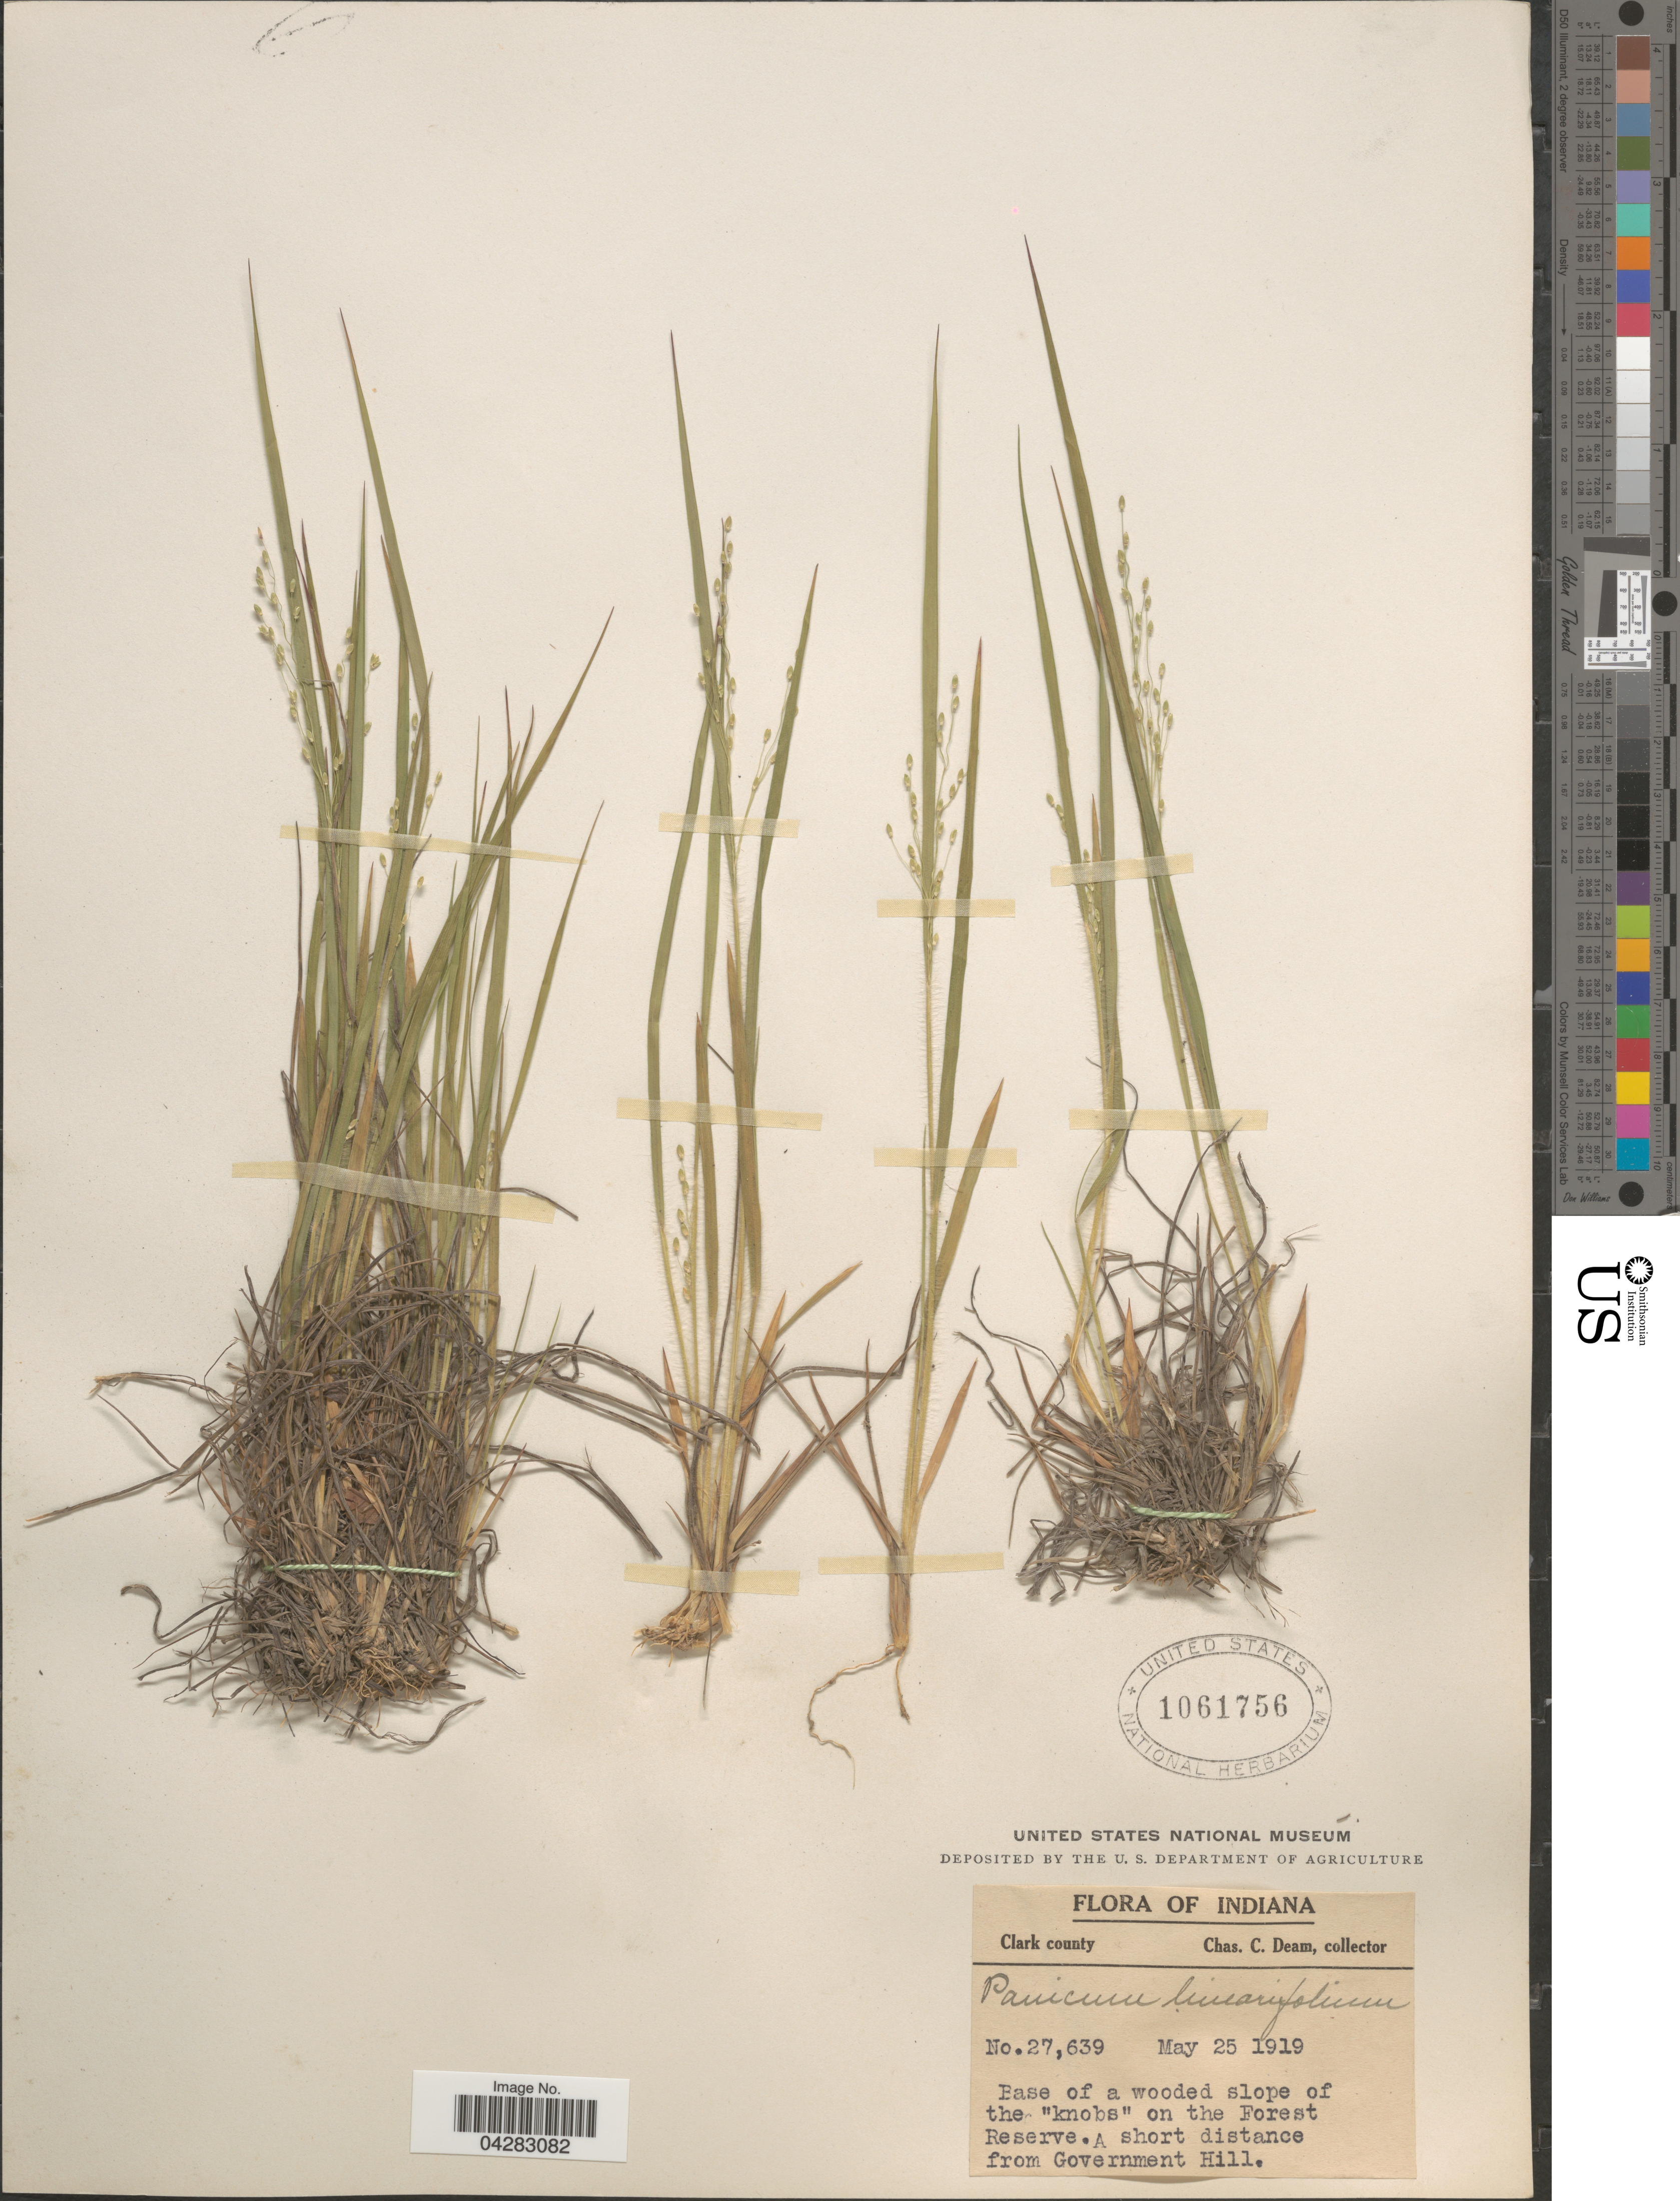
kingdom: Plantae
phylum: Tracheophyta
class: Liliopsida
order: Poales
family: Poaceae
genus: Dichanthelium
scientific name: Dichanthelium linearifolium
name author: (Scribn.) Gould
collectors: C. C. Deam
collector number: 27639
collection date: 1919-05-25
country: United States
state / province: Indiana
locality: Clark county. Base of a wooded slope of the "knobs" on the Forest Reserve. A short distance from Government Hill.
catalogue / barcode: US 1061756